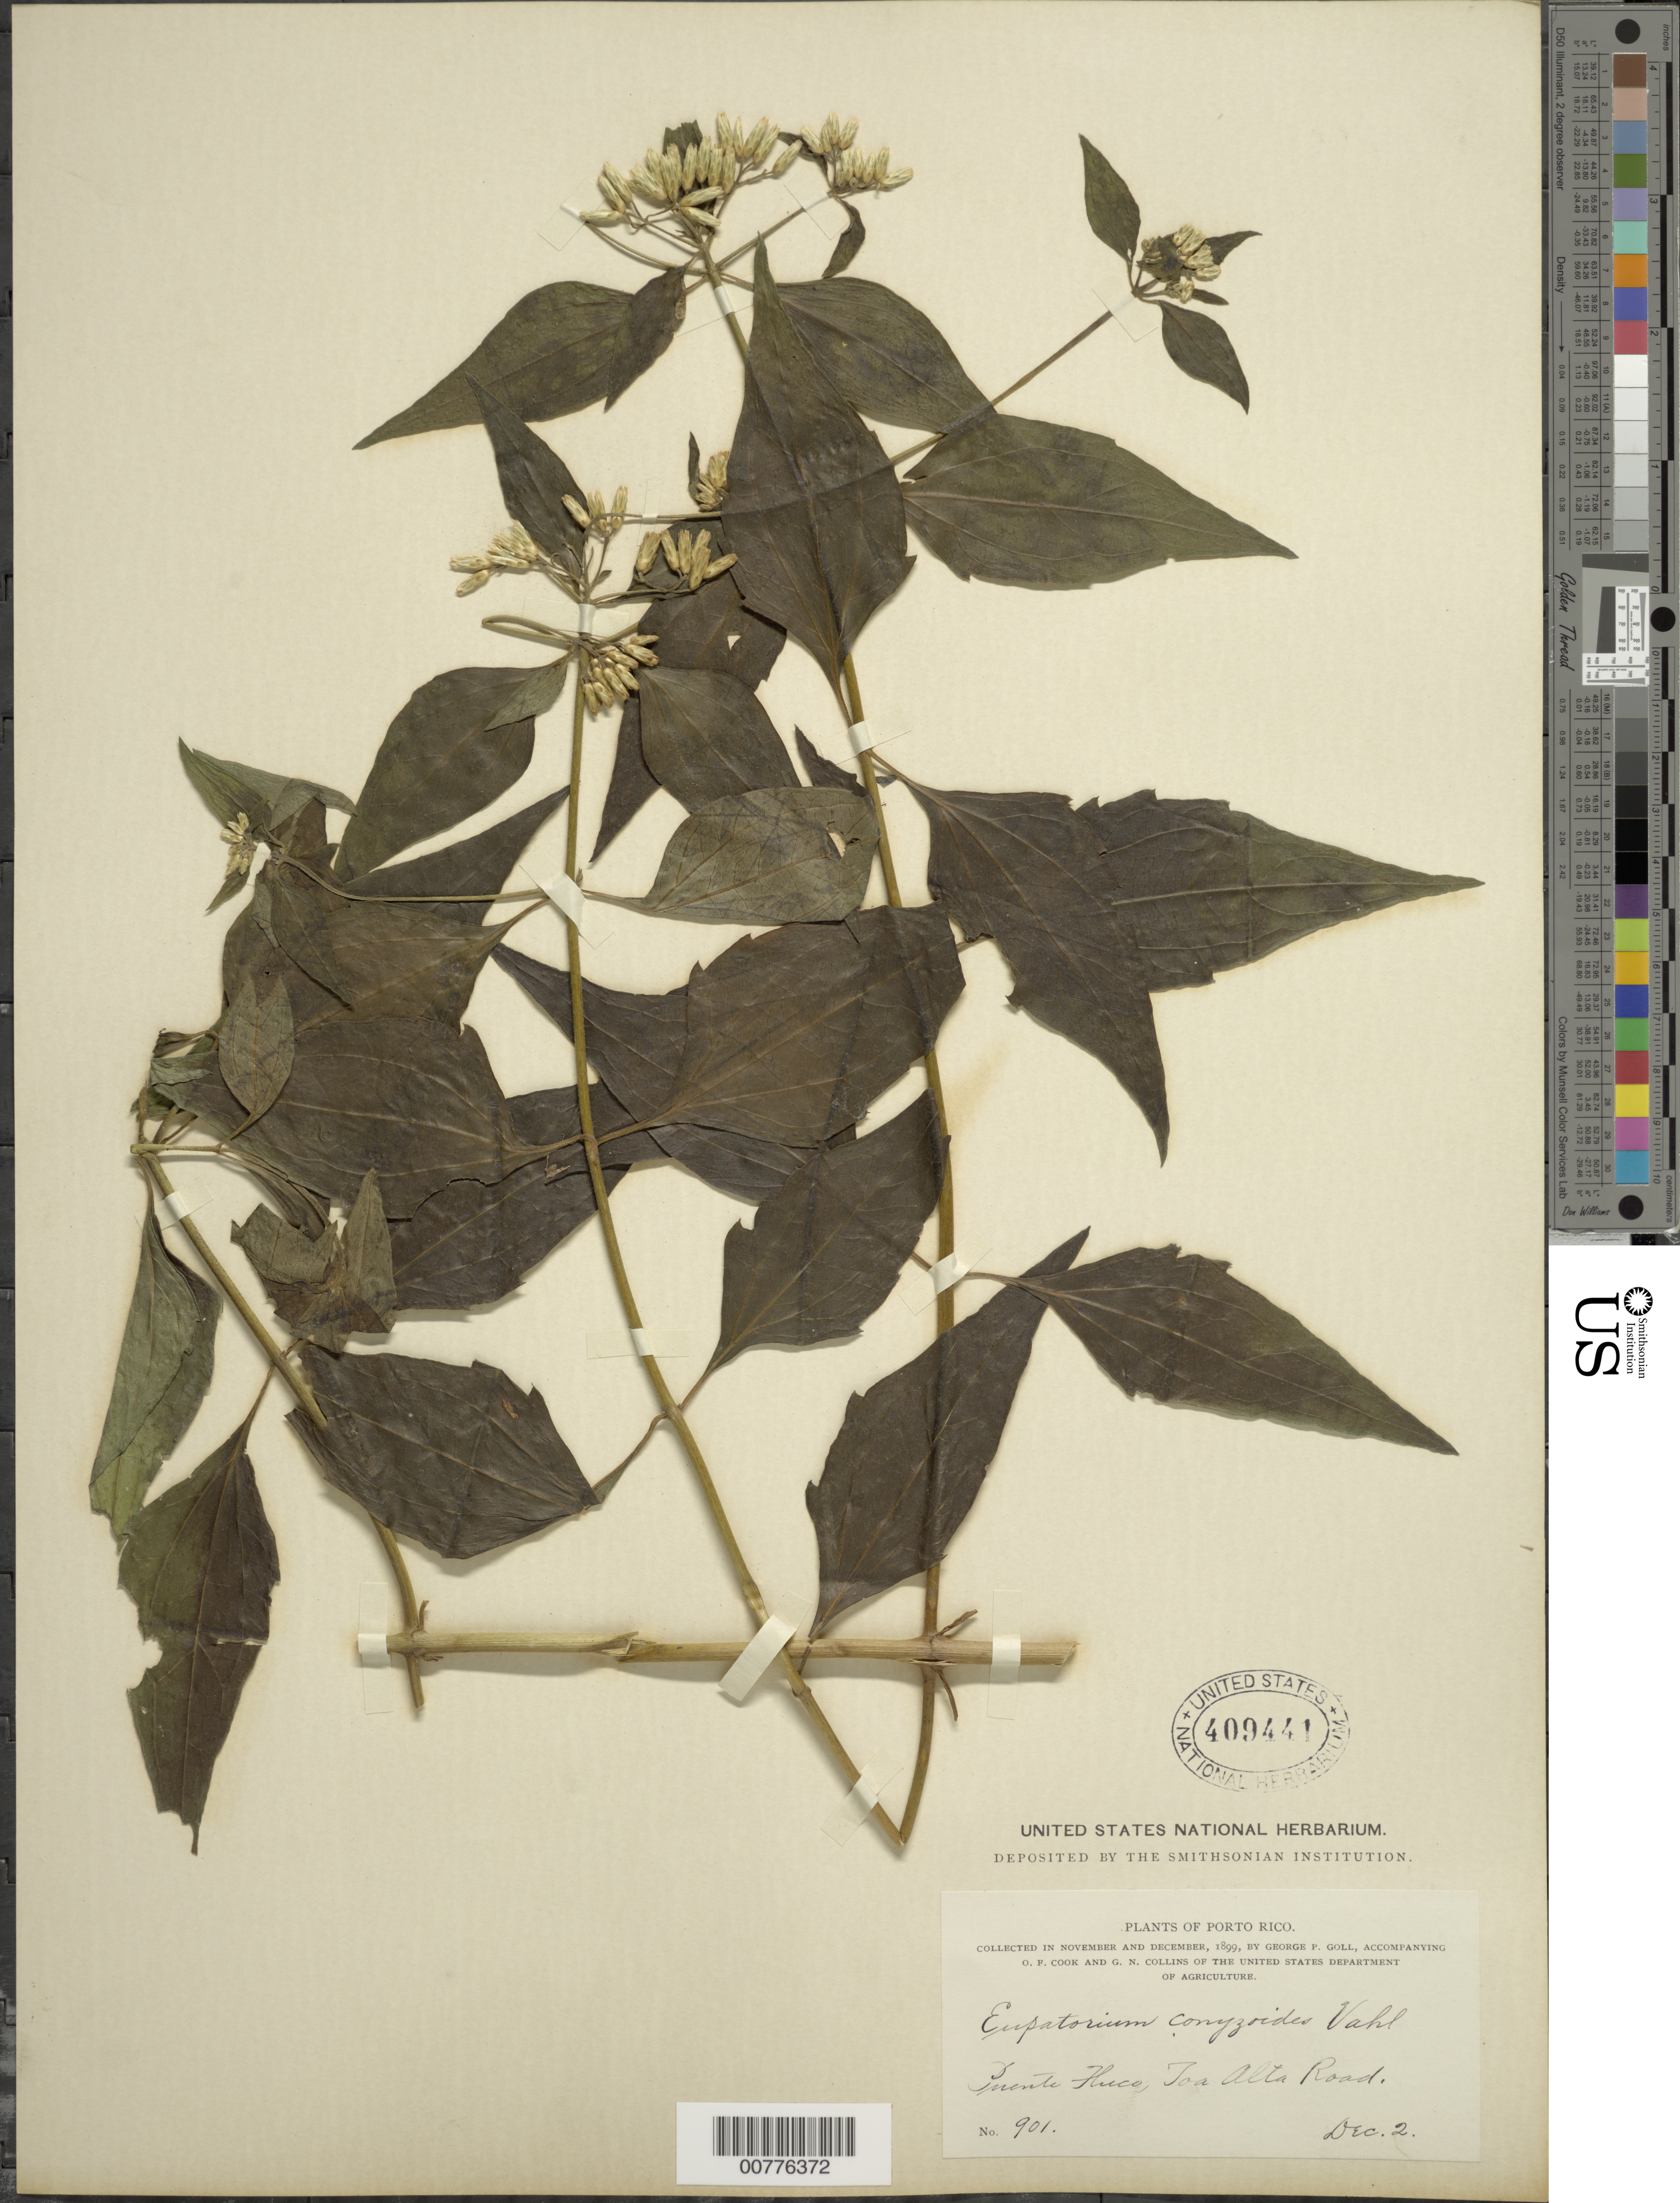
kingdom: Plantae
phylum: Tracheophyta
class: Magnoliopsida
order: Asterales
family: Asteraceae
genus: Chromolaena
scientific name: Chromolaena odorata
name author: (L.) R.M. King & H. Rob.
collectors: G. Goll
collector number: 901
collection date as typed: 02 Dec 1899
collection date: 1899-12-02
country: Puerto Rico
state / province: Toa Alta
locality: Puente Huco, Toa Alta Road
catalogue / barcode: US 409441